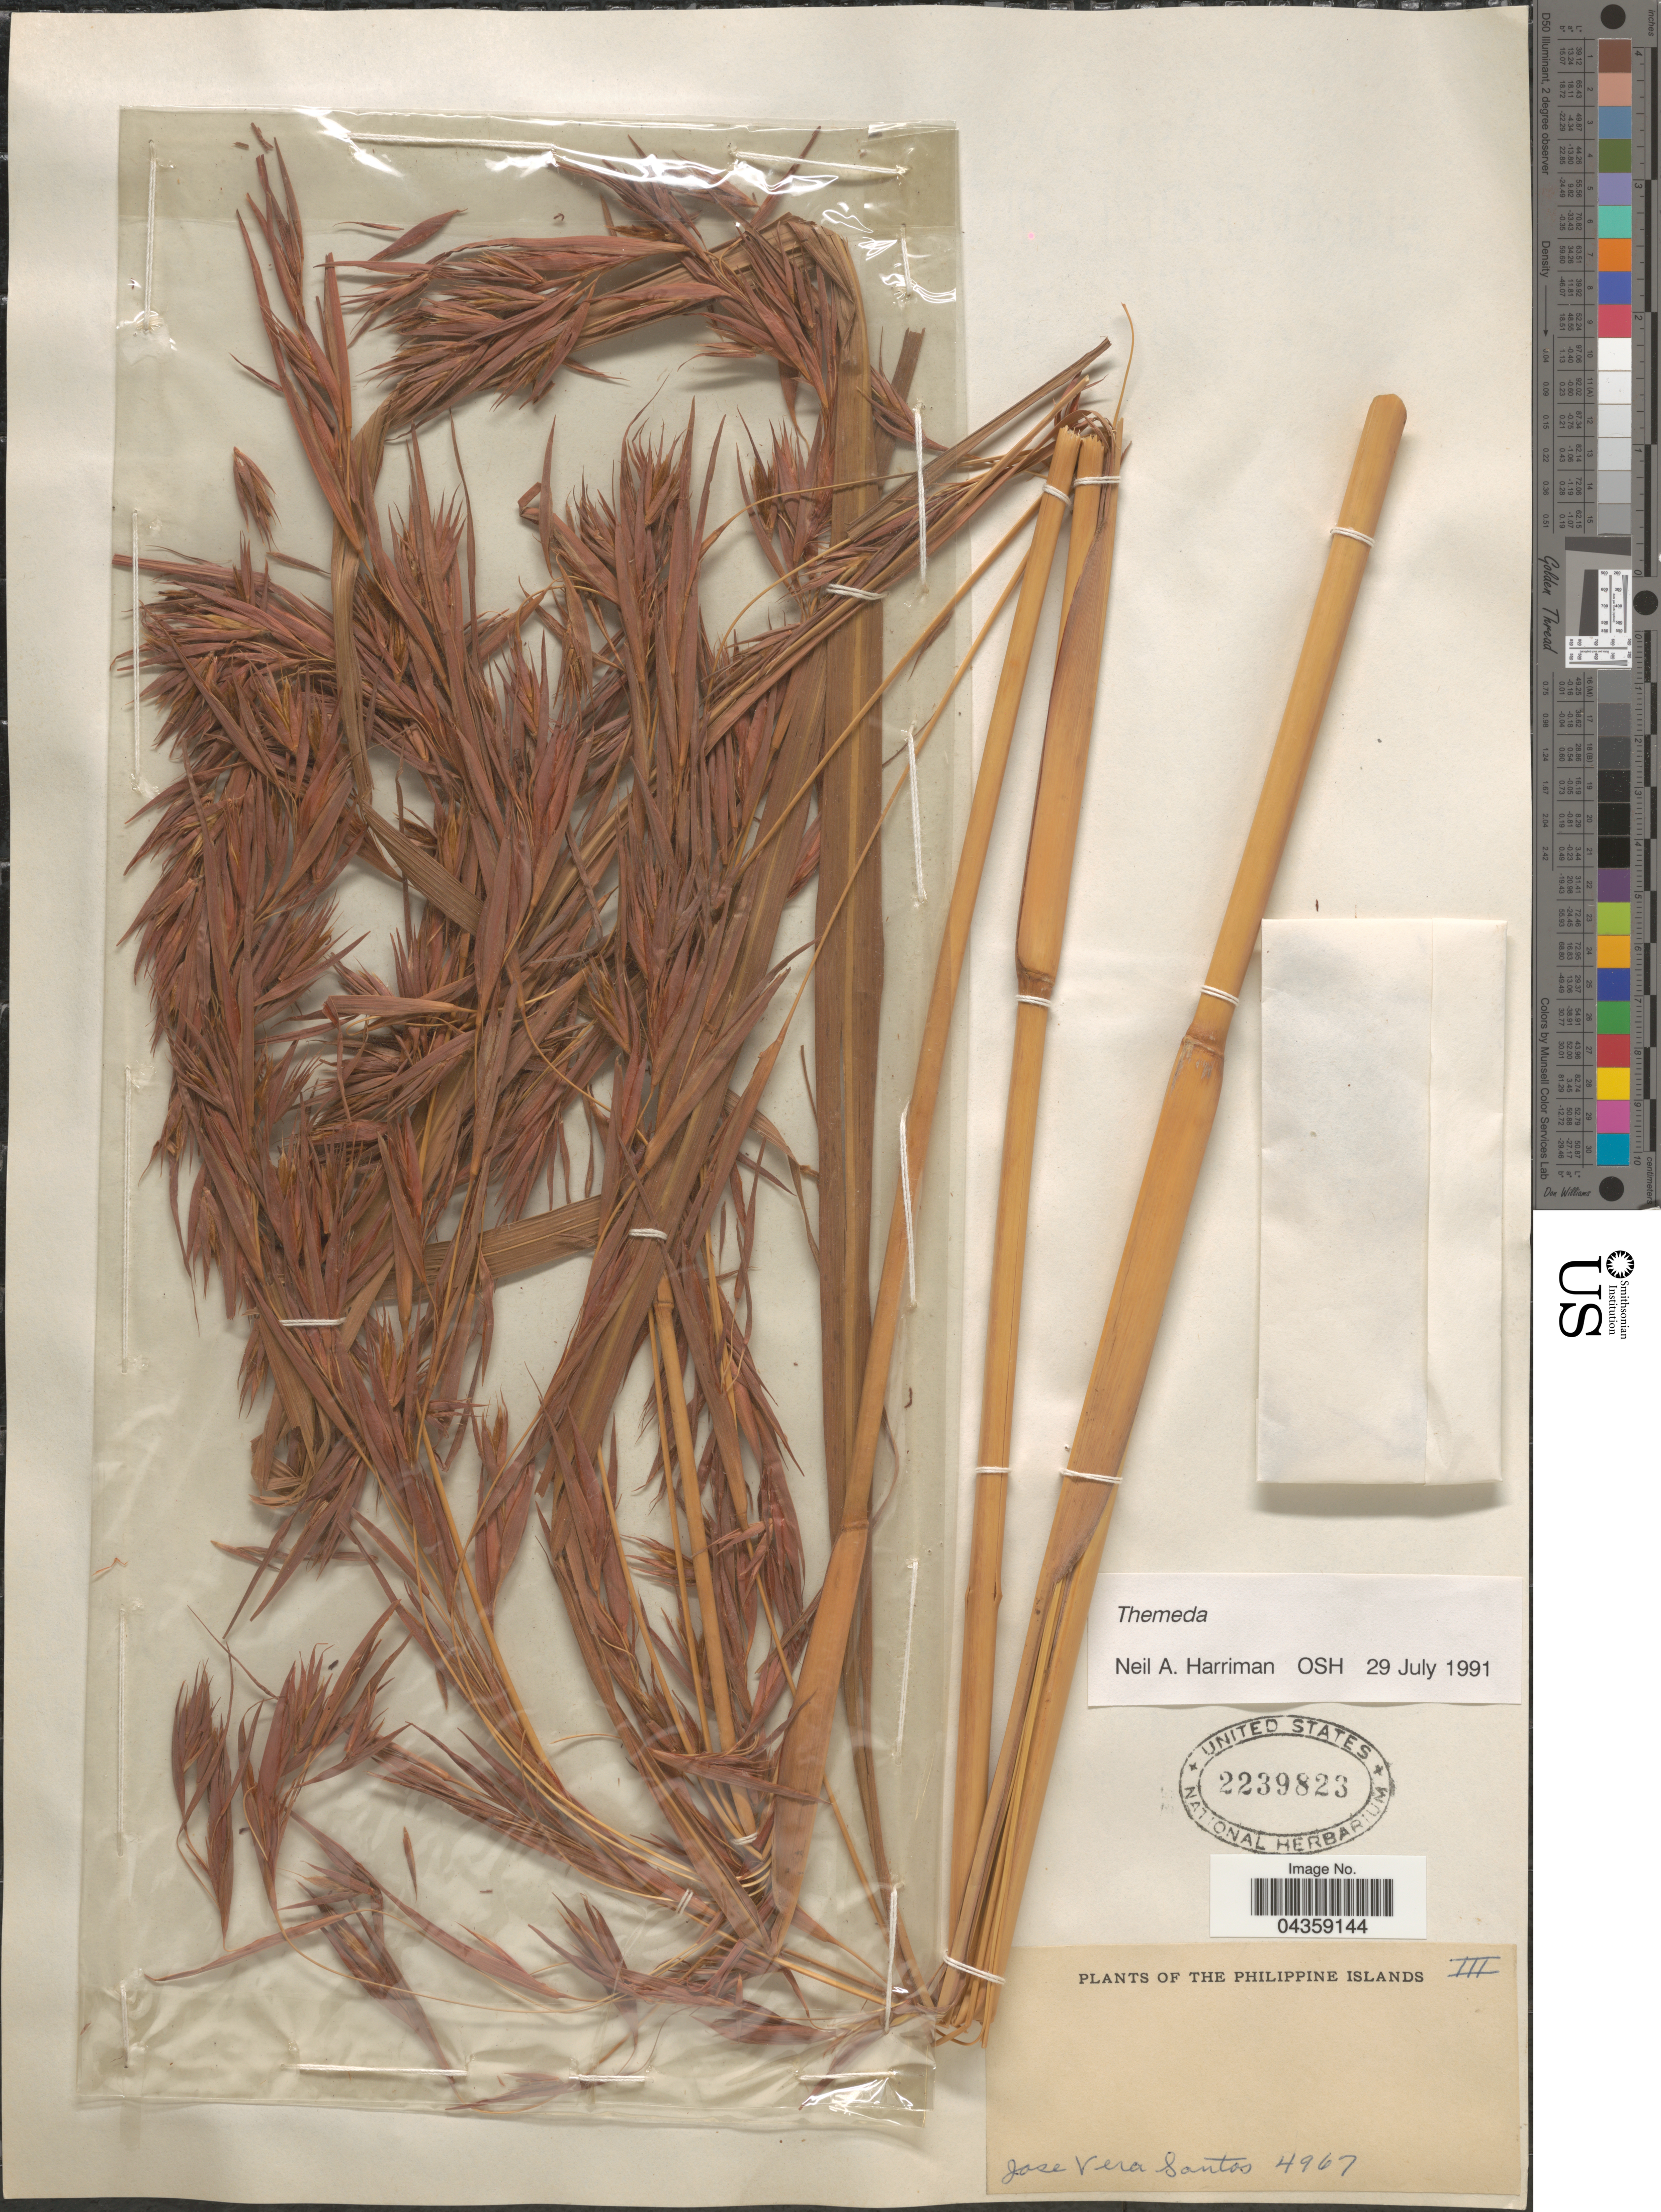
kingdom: Plantae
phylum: Tracheophyta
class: Liliopsida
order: Poales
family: Poaceae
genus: Themeda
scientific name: Themeda sp.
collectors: J. V. Santos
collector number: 4967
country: Philippines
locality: The Philippine Islands.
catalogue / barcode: US 2239823